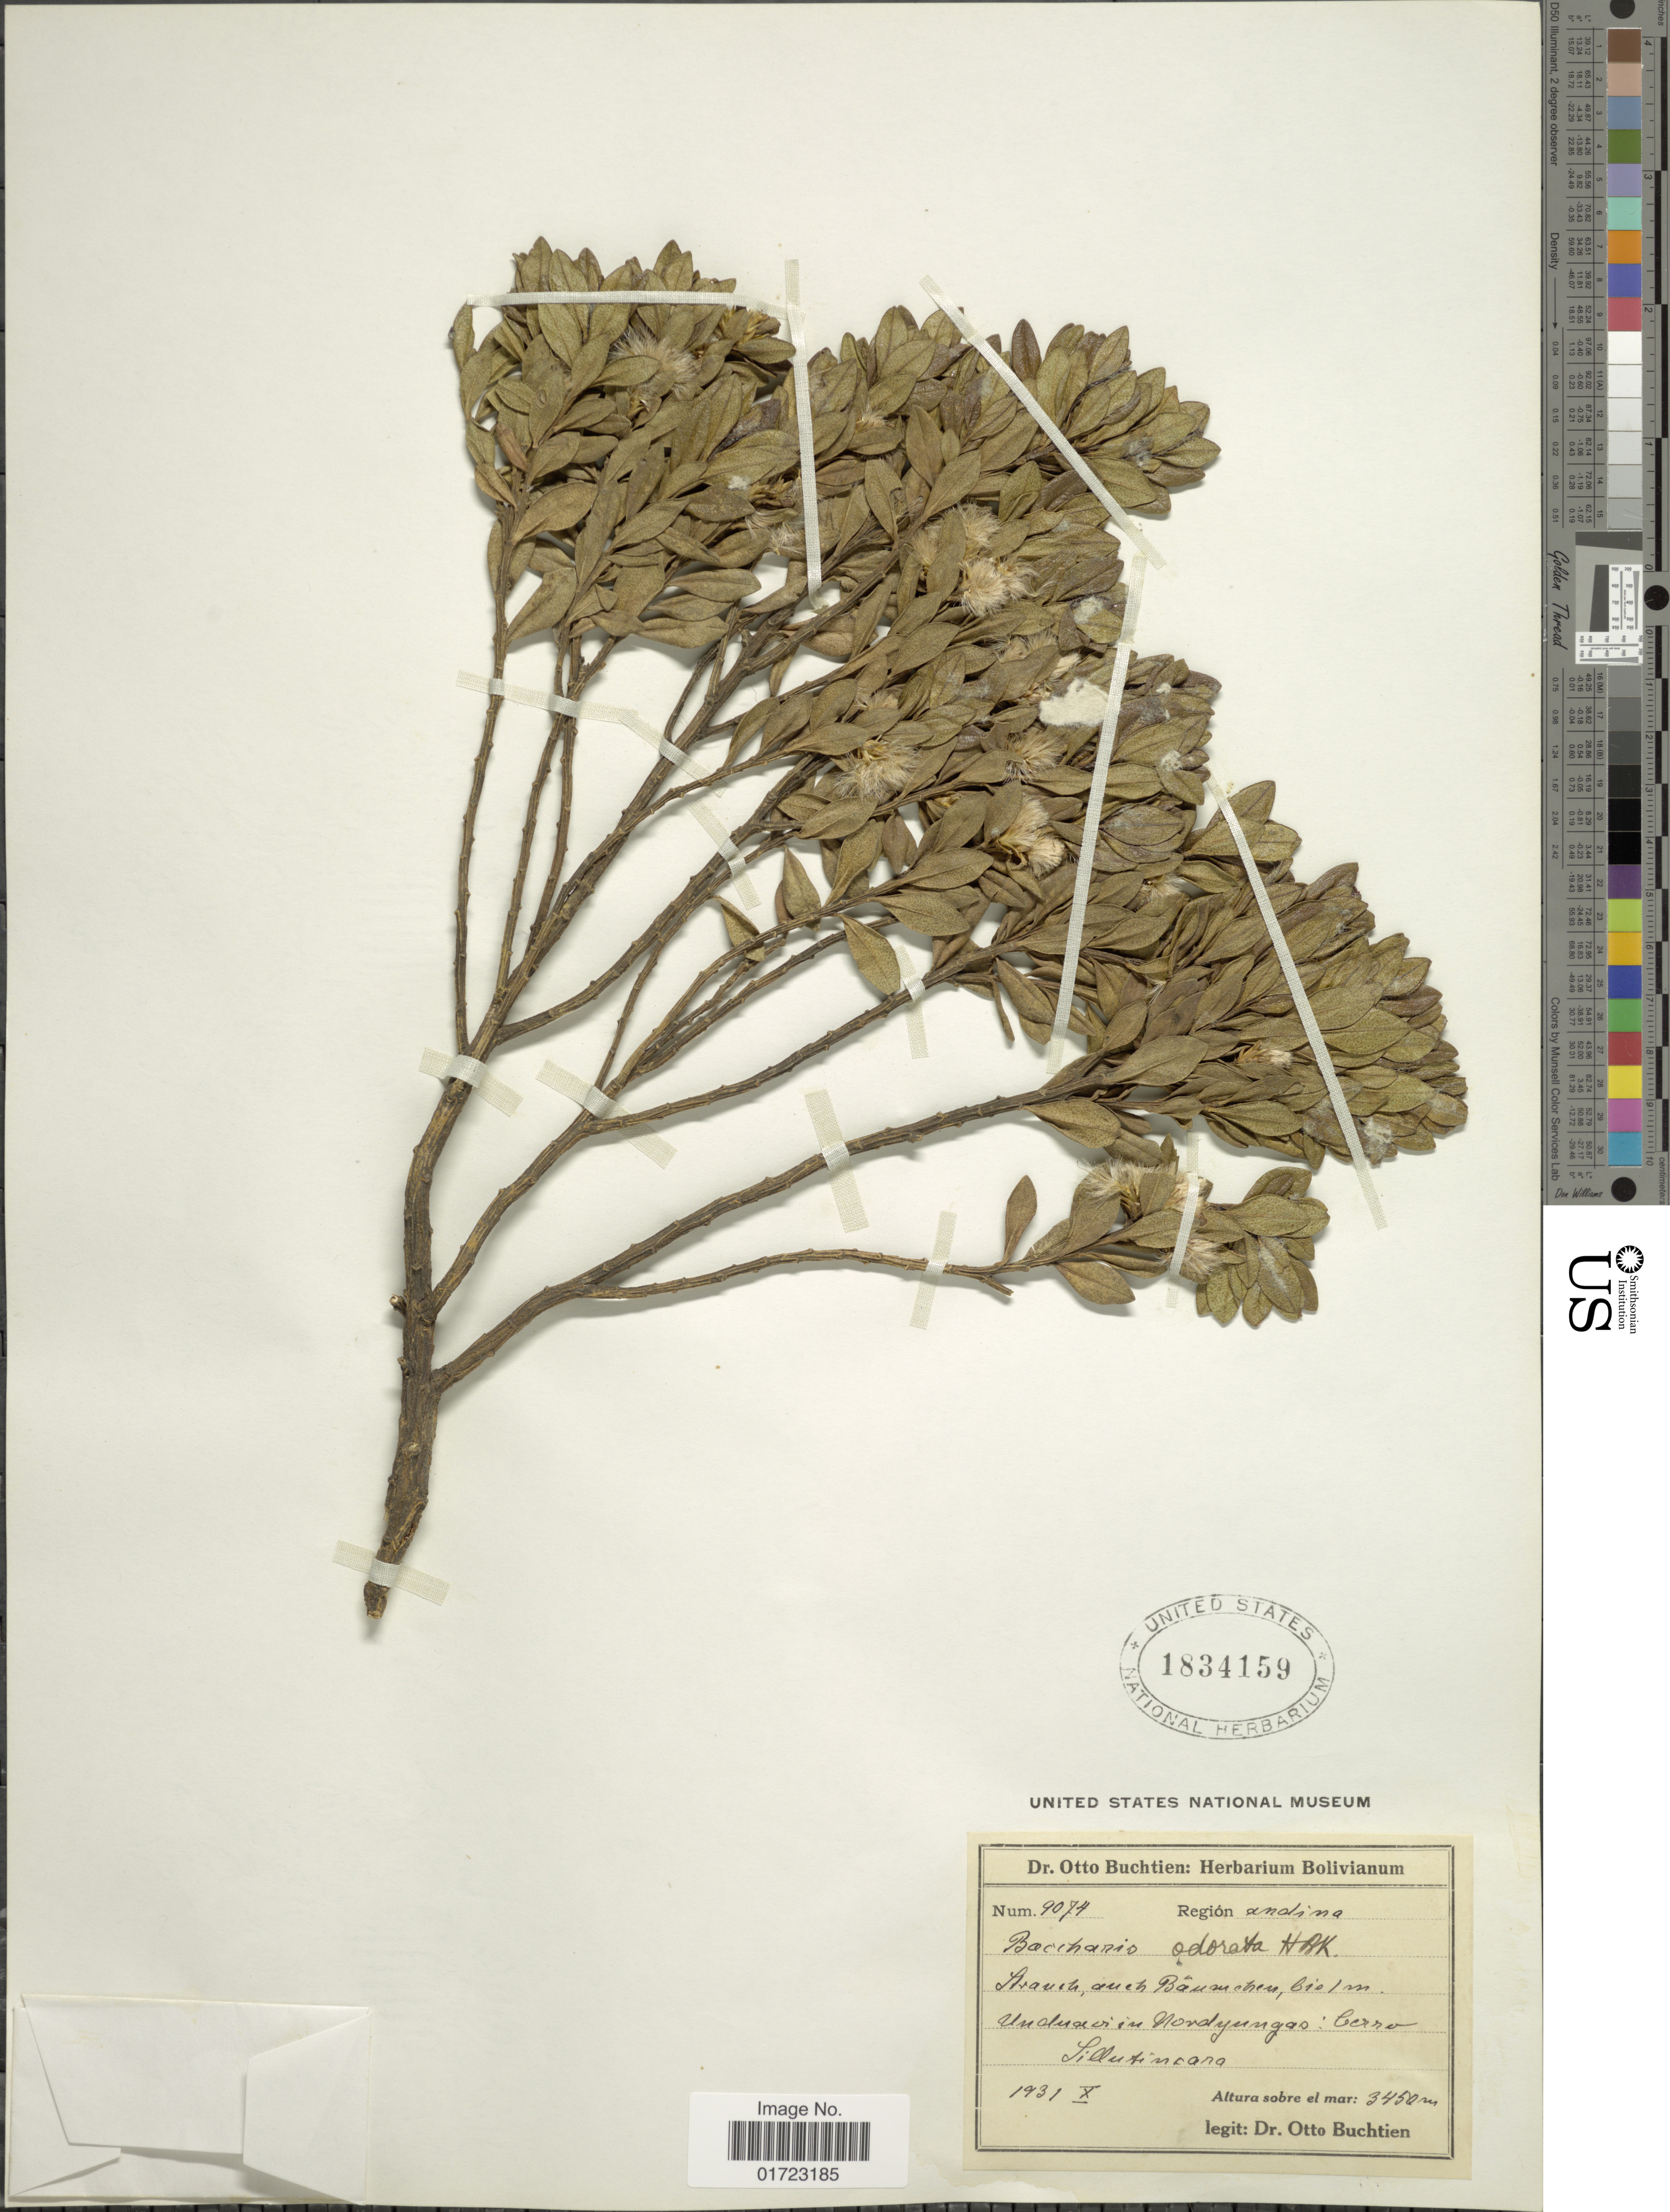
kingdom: Plantae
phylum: Tracheophyta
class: Magnoliopsida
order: Asterales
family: Asteraceae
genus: Baccharis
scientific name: Baccharis peruviana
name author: Cuatrec.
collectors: O. Buchtien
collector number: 9074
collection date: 1931-10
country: Bolivia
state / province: La Paz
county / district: Nor Yungas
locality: Region Andine. Cerro Sillutincara.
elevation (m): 3450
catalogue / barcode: US 1834159